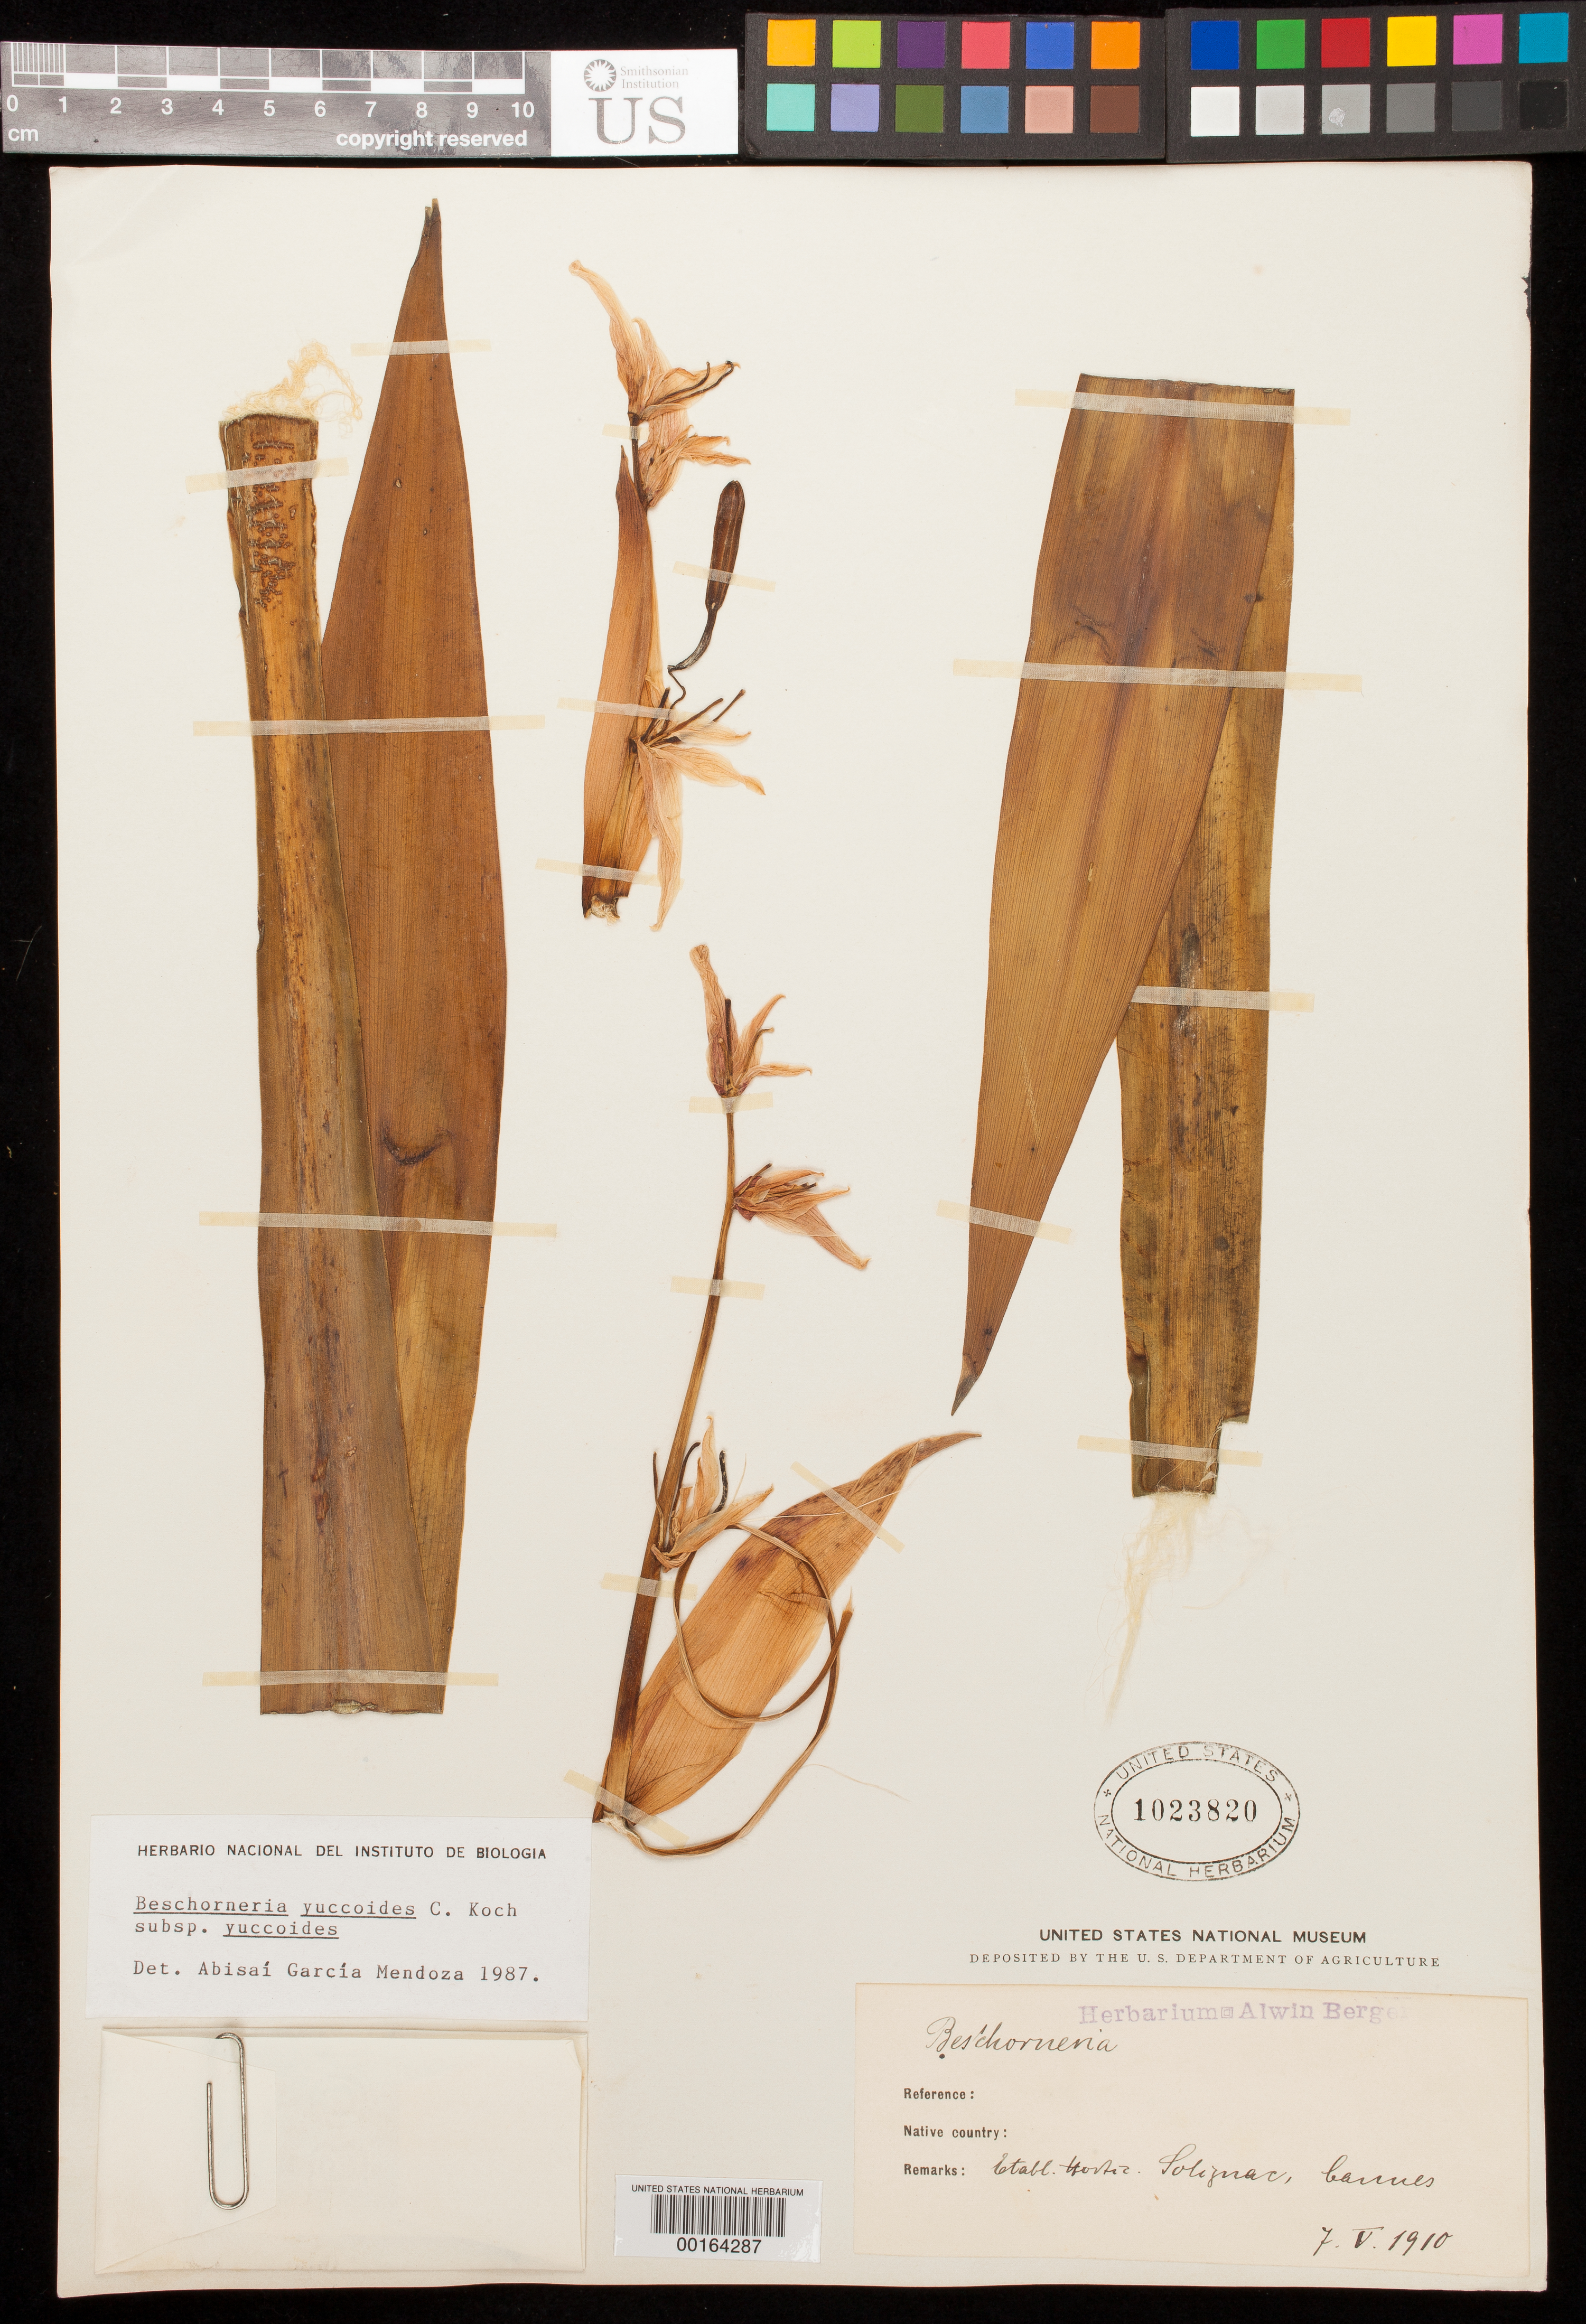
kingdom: Plantae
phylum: Tracheophyta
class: Liliopsida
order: Asparagales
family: Asparagaceae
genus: Beschorneria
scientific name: Beschorneria yuccoides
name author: K. Koch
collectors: ex herb. A. Berger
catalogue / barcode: US 1023820